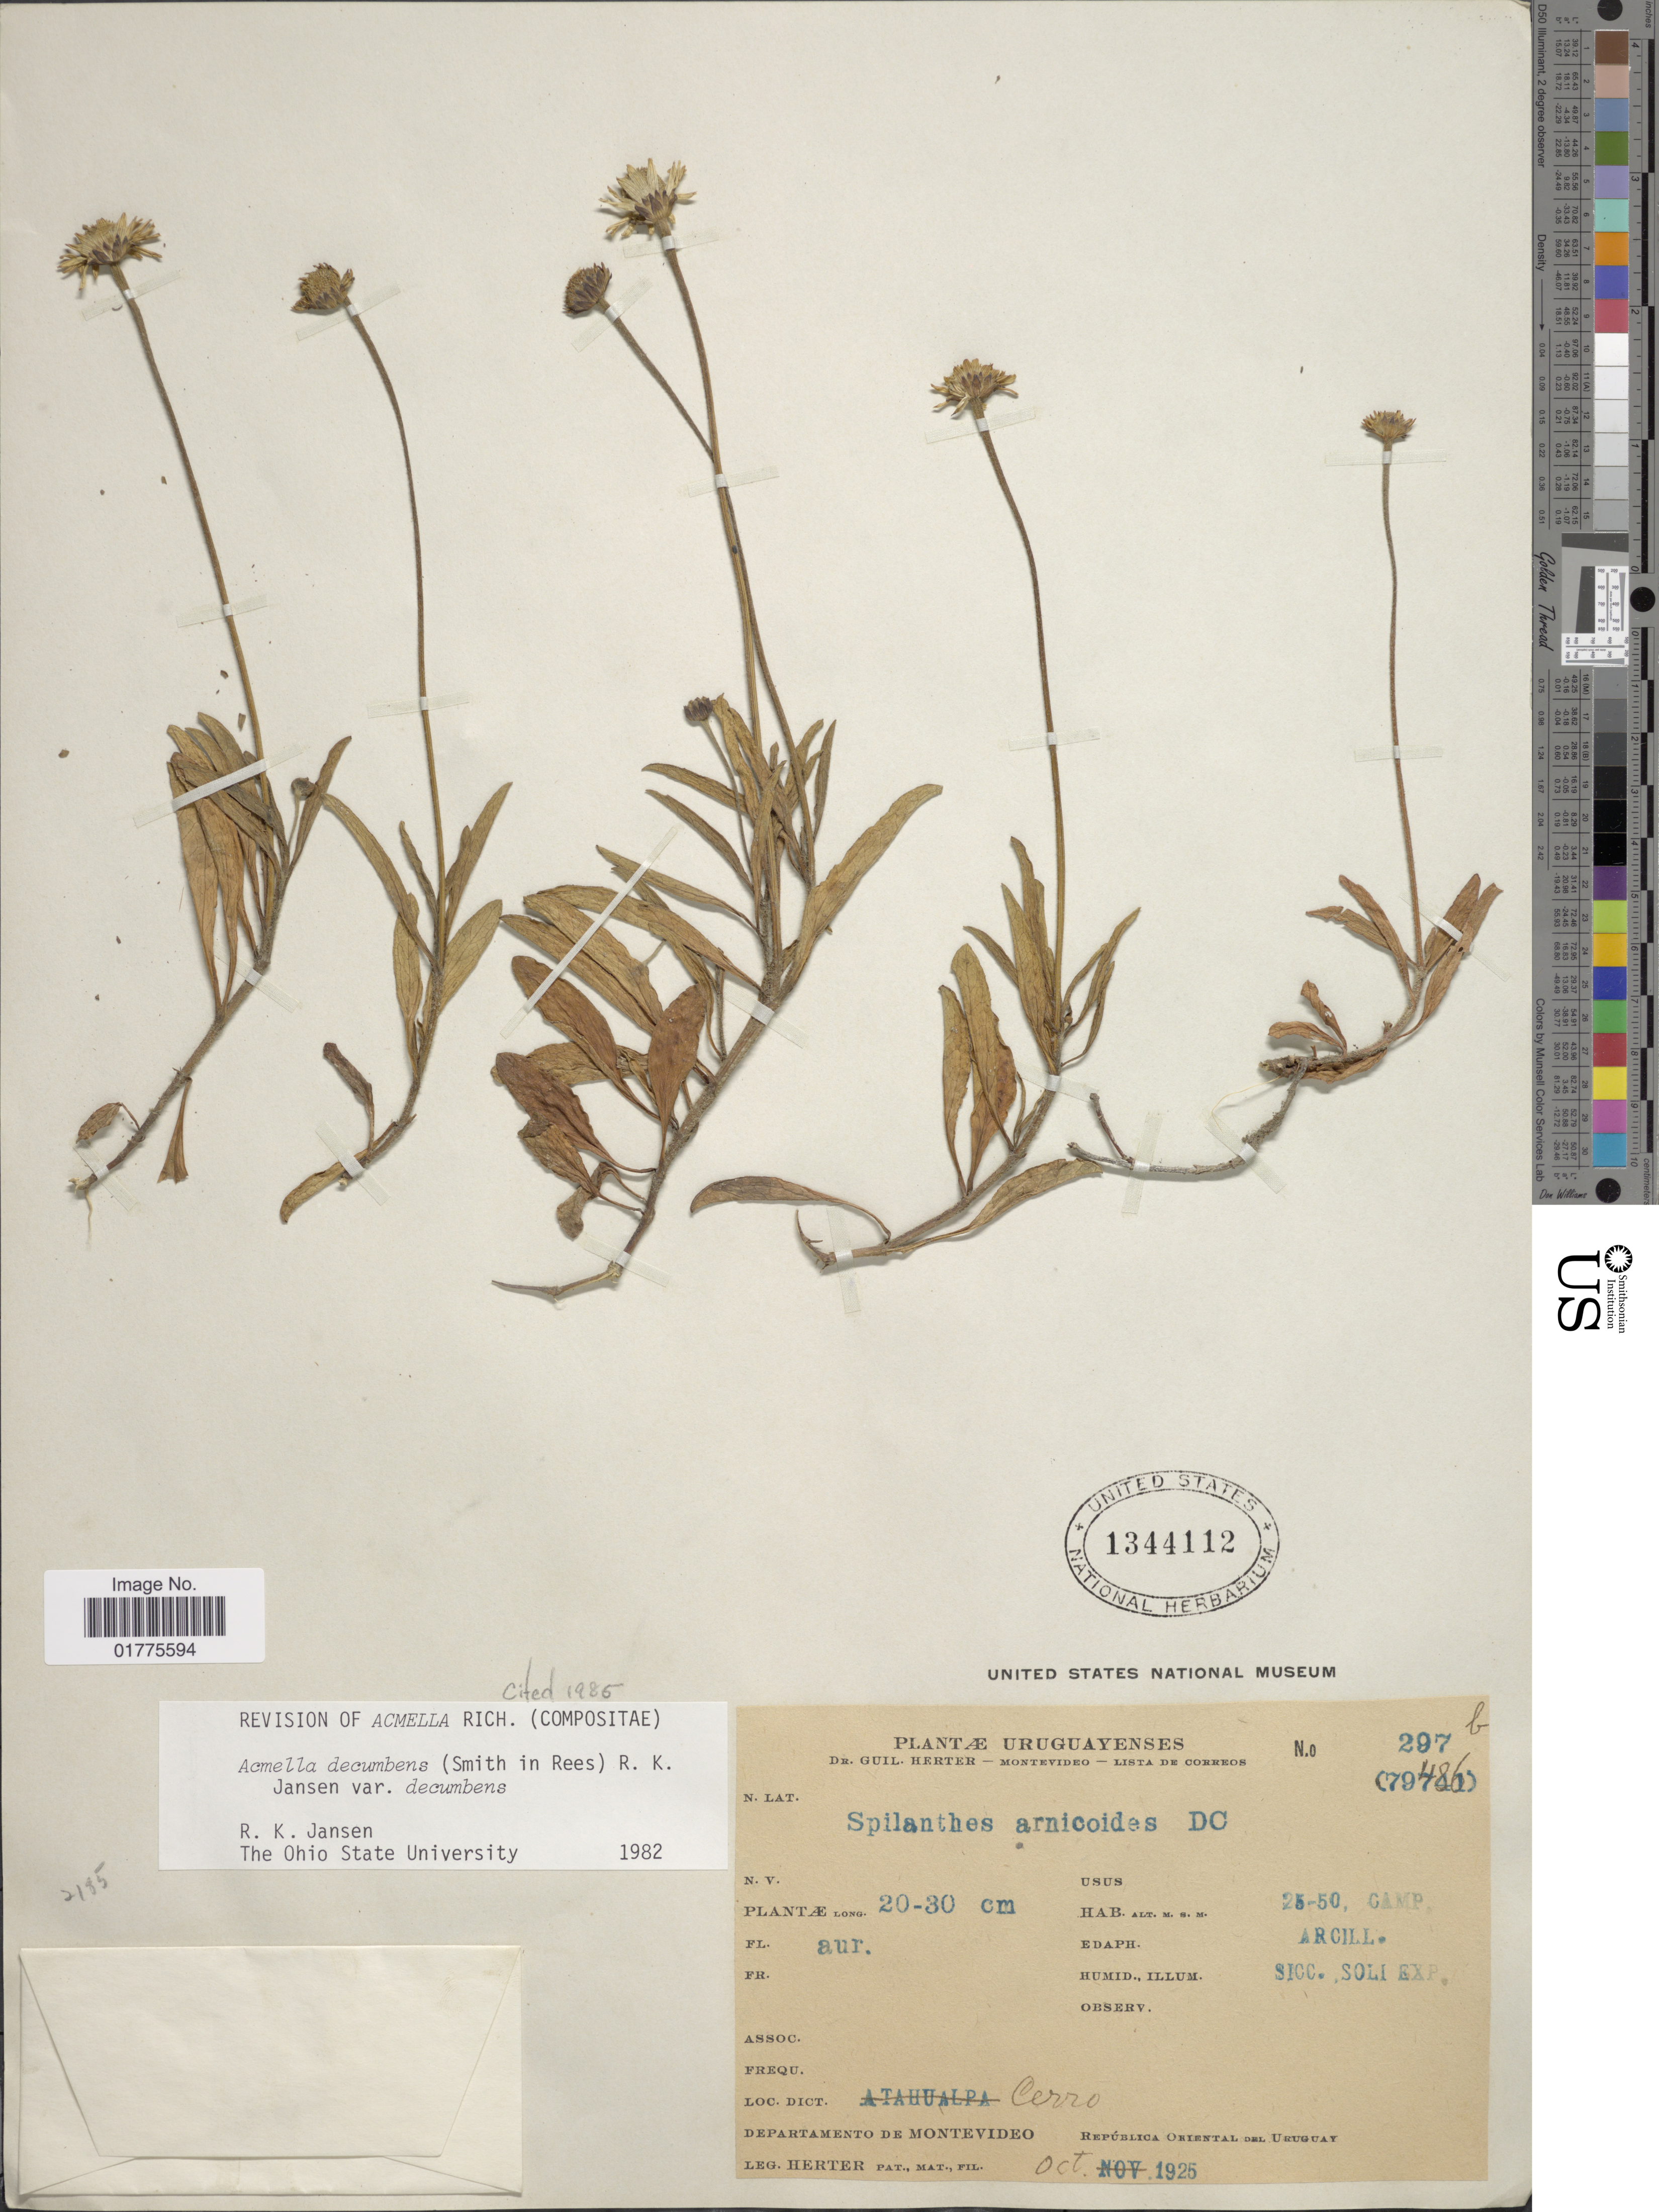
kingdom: Plantae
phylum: Tracheophyta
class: Magnoliopsida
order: Asterales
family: Asteraceae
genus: Acmella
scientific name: Acmella decumbens var. decumbens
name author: (Sm.) R.K. Jansen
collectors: W. G. Herter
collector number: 297b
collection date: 1925-10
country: Uruguay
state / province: Montevideo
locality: Cerro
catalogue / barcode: US 1344112